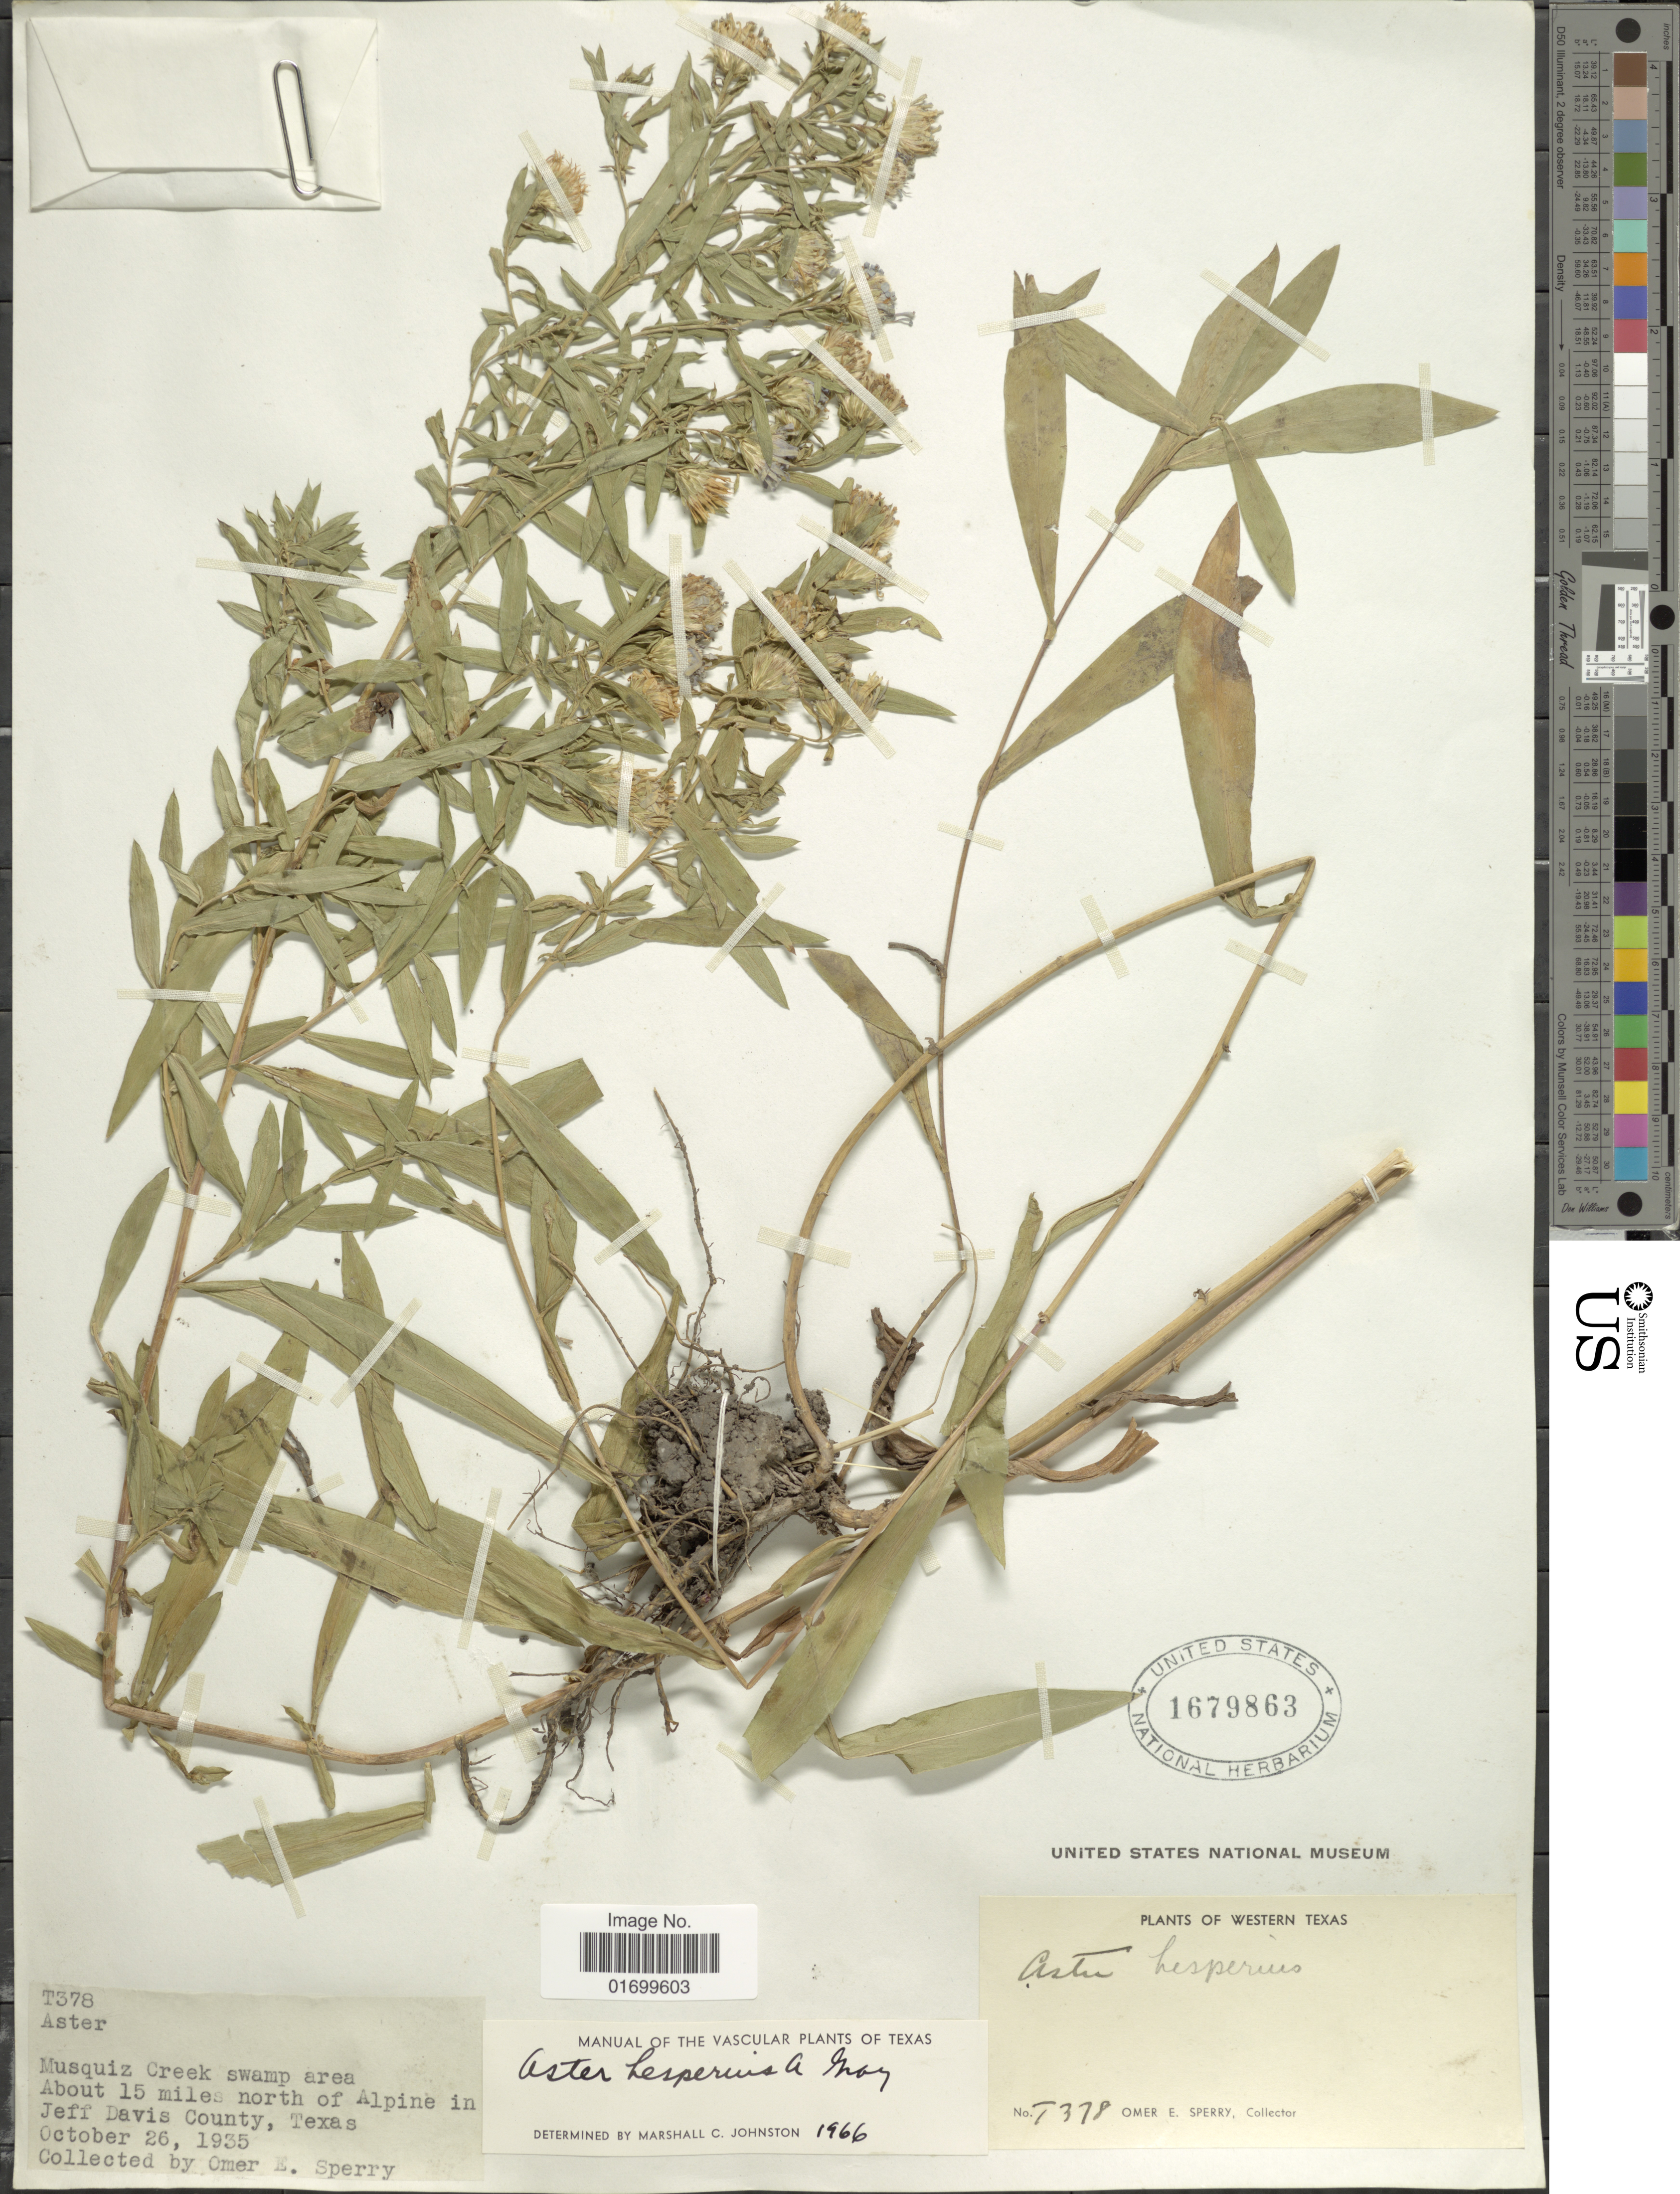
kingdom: Plantae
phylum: Tracheophyta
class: Magnoliopsida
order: Asterales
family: Asteraceae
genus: Symphyotrichum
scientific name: Symphyotrichum hesperium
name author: (A. Gray) Á. Löve & D. Löve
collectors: O. E. Sperry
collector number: T378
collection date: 1935-10-26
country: United States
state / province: Texas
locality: Western Texas, Musquiz Creek swamp area, about 15 miles north of Alpine in Jeff Davis County.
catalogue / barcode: US 1679863